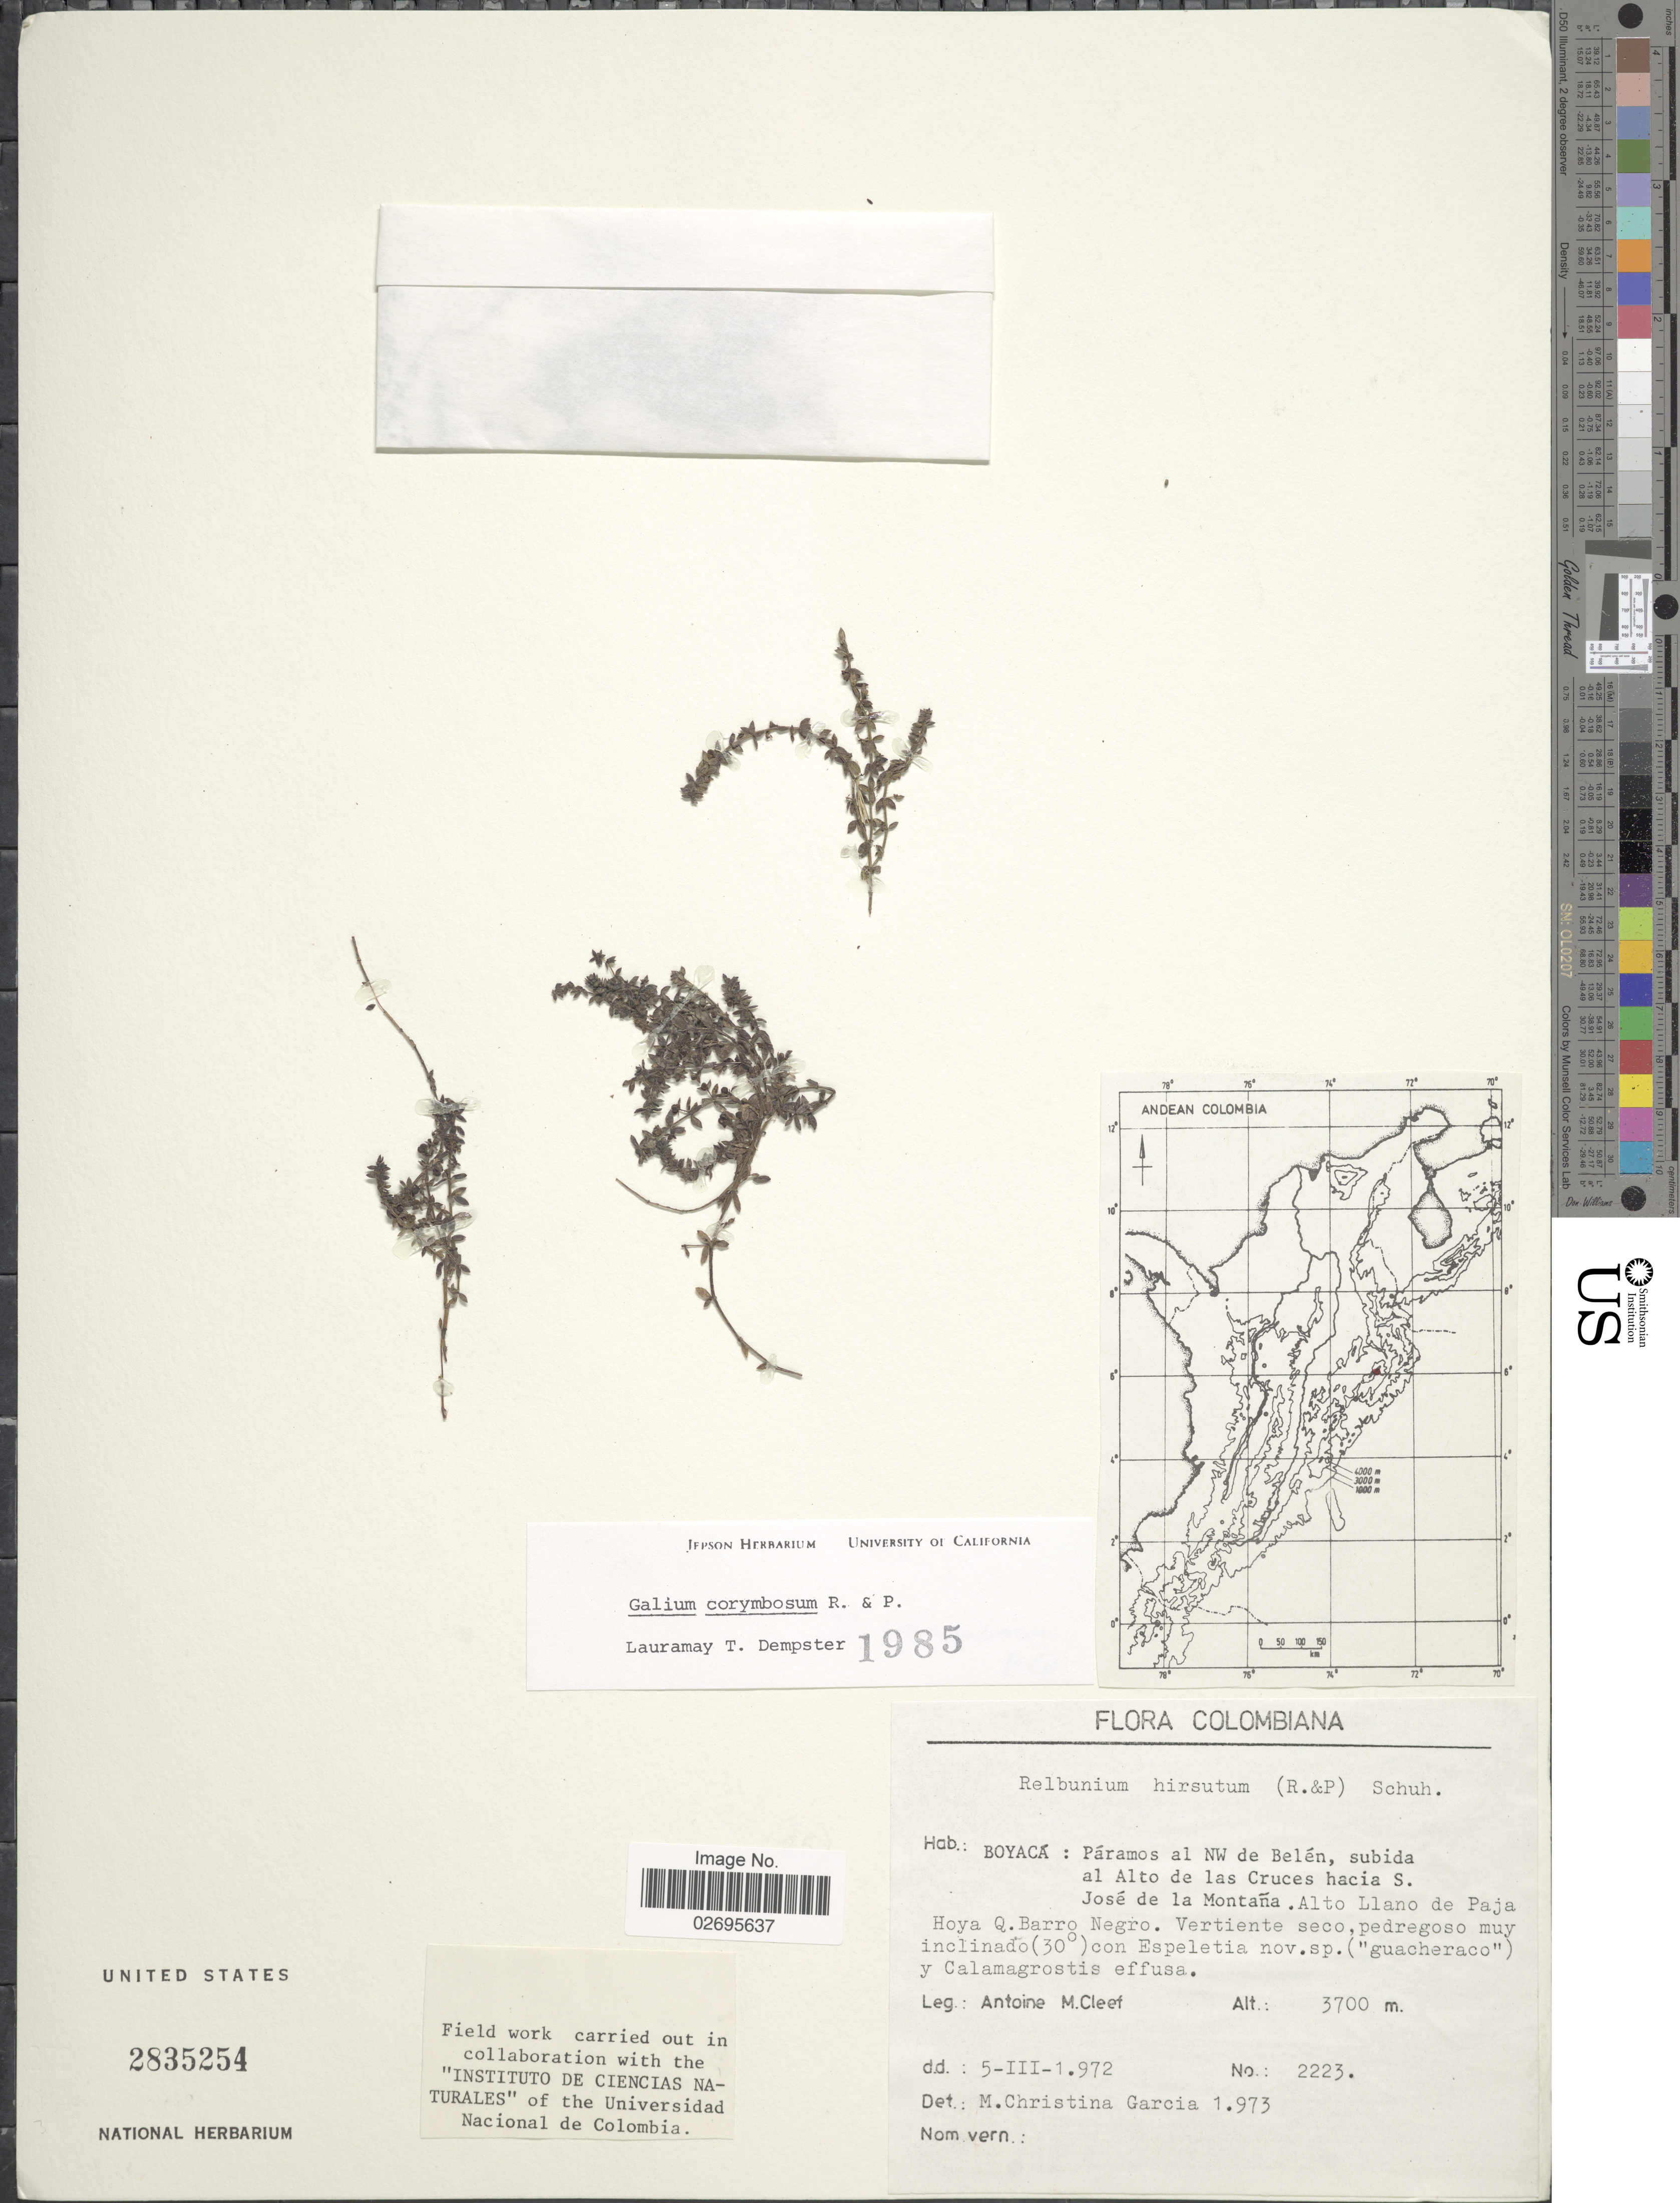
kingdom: Plantae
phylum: Tracheophyta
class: Magnoliopsida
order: Gentianales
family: Rubiaceae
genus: Galium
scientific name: Galium corymbosum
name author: Ruiz & Pav.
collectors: A. M. Cleef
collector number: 2223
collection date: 1972-03-05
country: Colombia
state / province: Boyacá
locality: Boyaca: Paramos al NW de Belen, subida al Alto de las Cruces hacia S, Jose de la Montana, Alto Llano de Paja Hoya Q. Barra Negro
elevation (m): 3700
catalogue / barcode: US 2835254